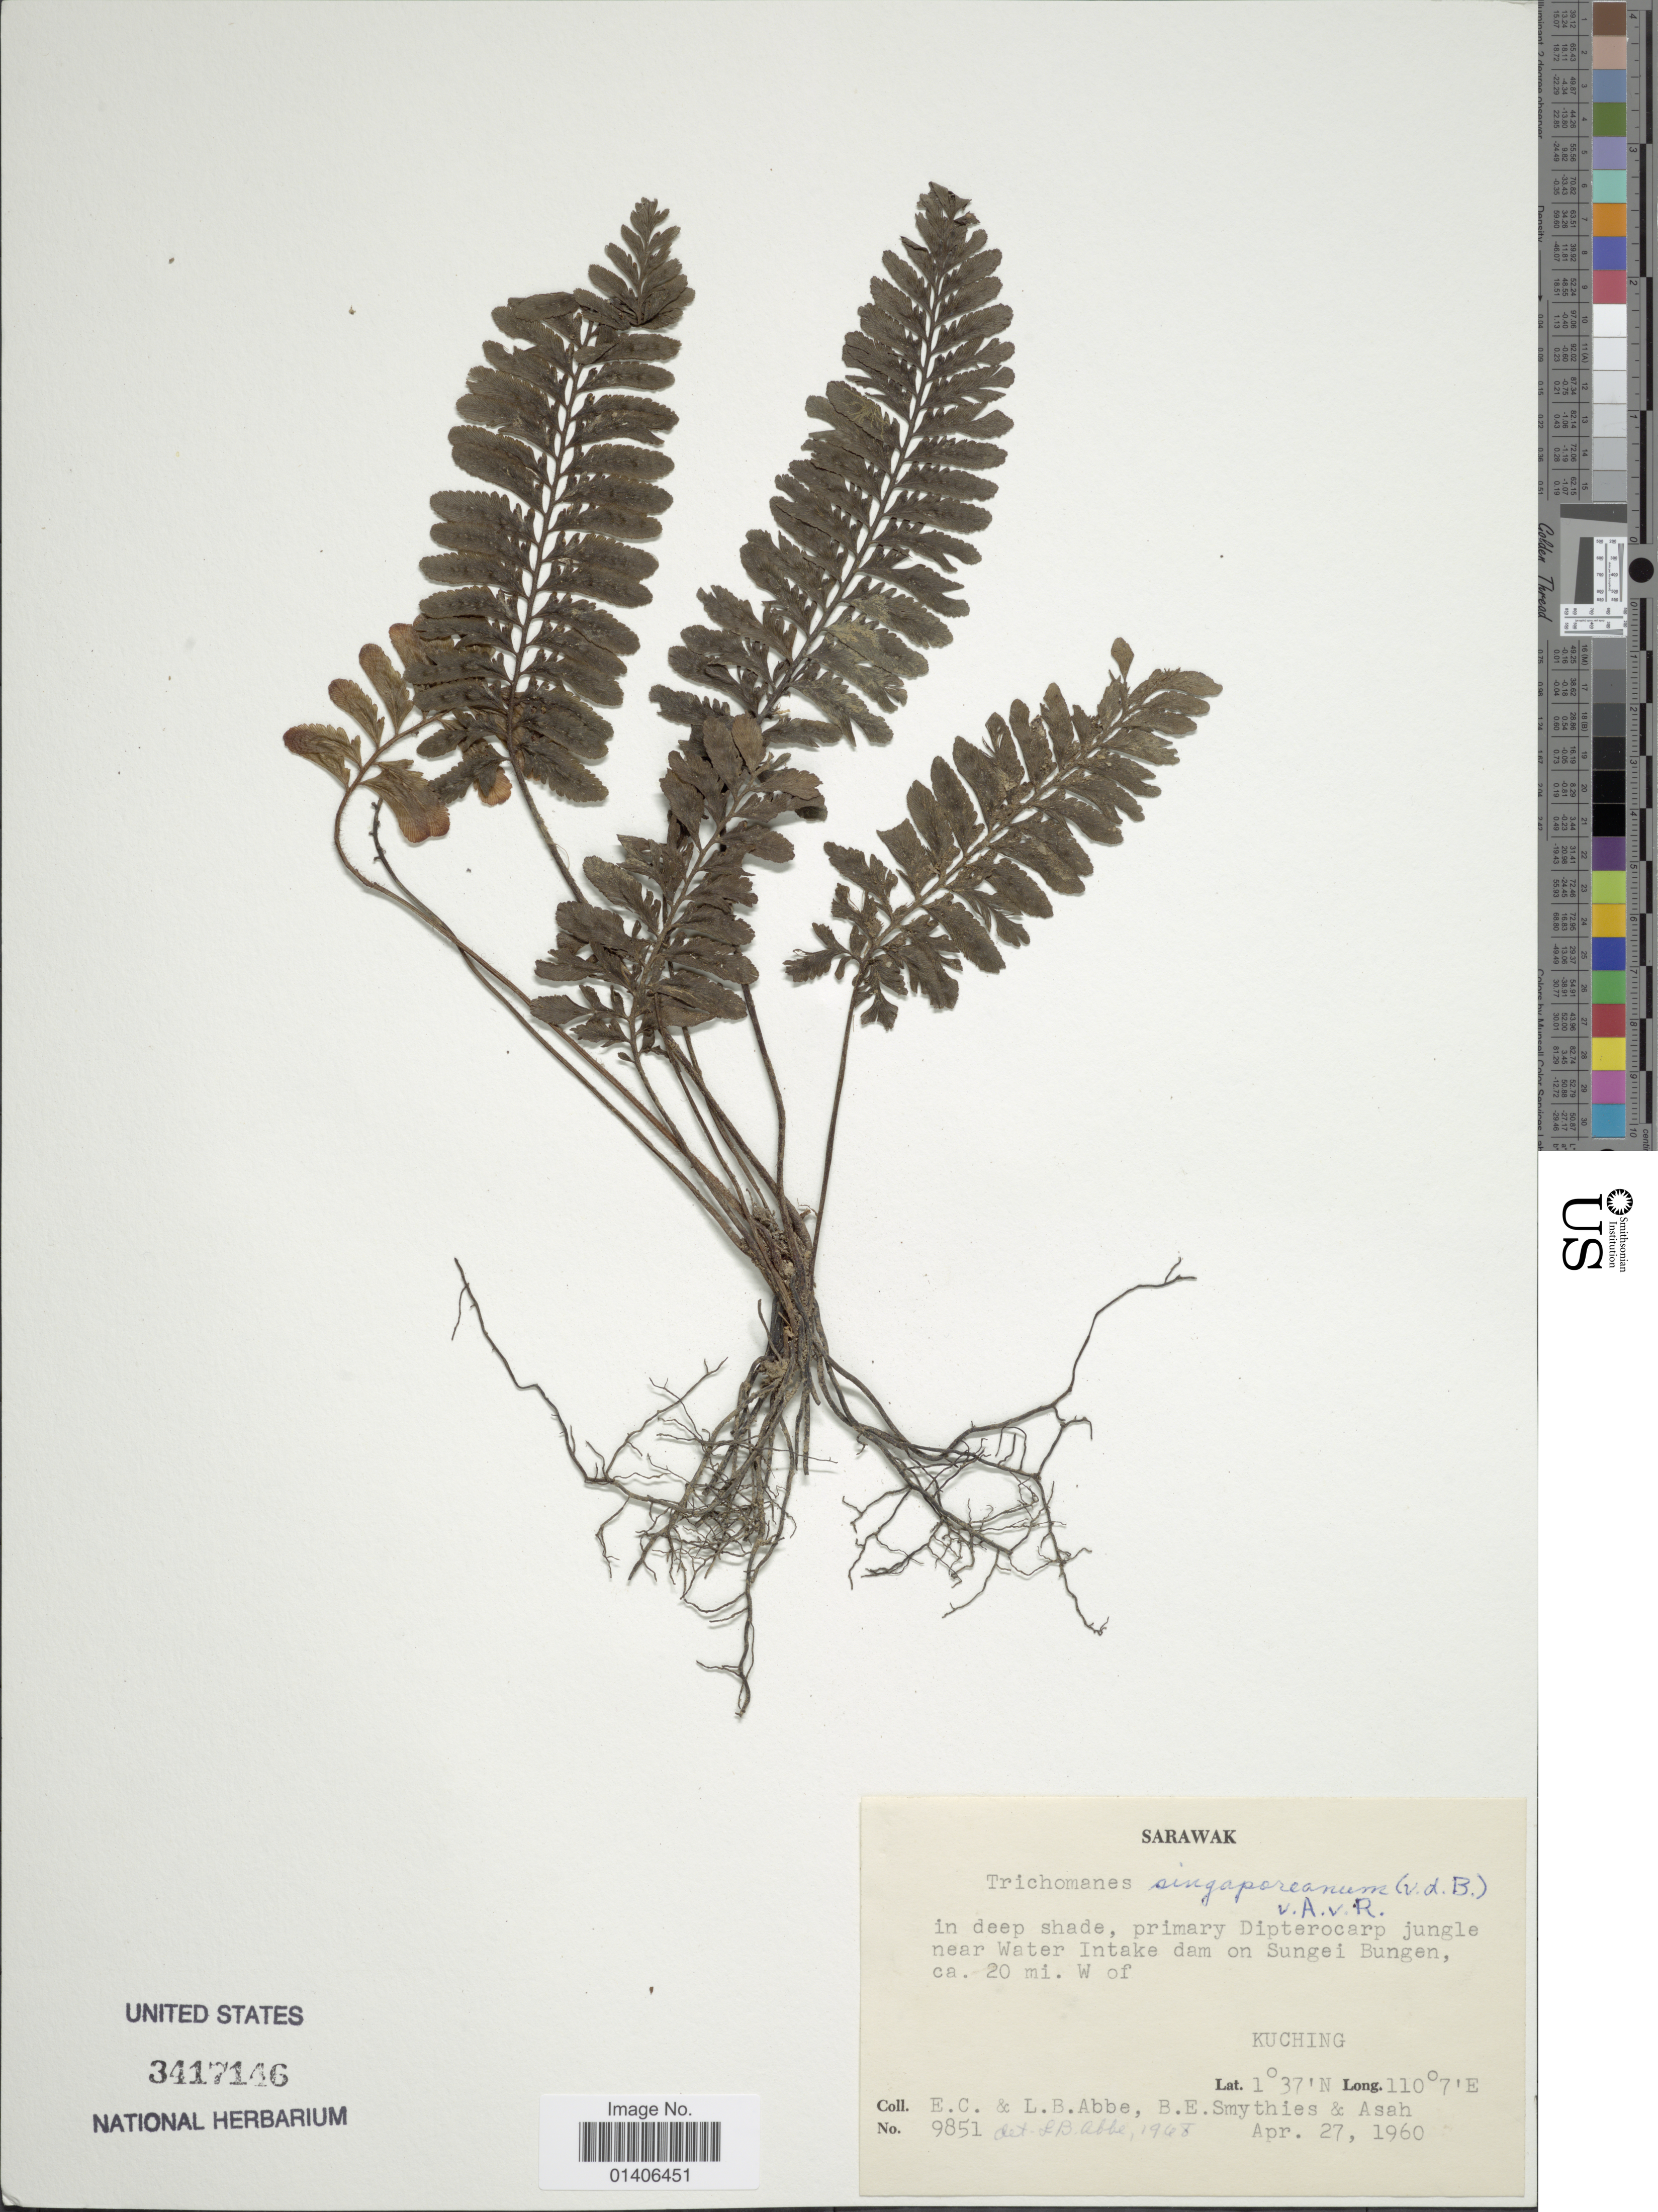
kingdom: Plantae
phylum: Tracheophyta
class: Polypodiopsida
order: Hymenophyllales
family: Hymenophyllaceae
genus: Cephalomanes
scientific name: Cephalomanes singaporianum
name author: Bosch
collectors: E. C. Abbe, L. B. Abbe, B.E. Smythies & Asah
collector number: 9851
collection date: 1960-04-27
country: Malaysia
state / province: Sarawak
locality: Primary Dipterocarp jungle near Water Intake dam on Sungei Bungen ca. 20 mi. W of Kuching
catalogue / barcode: US 3417146